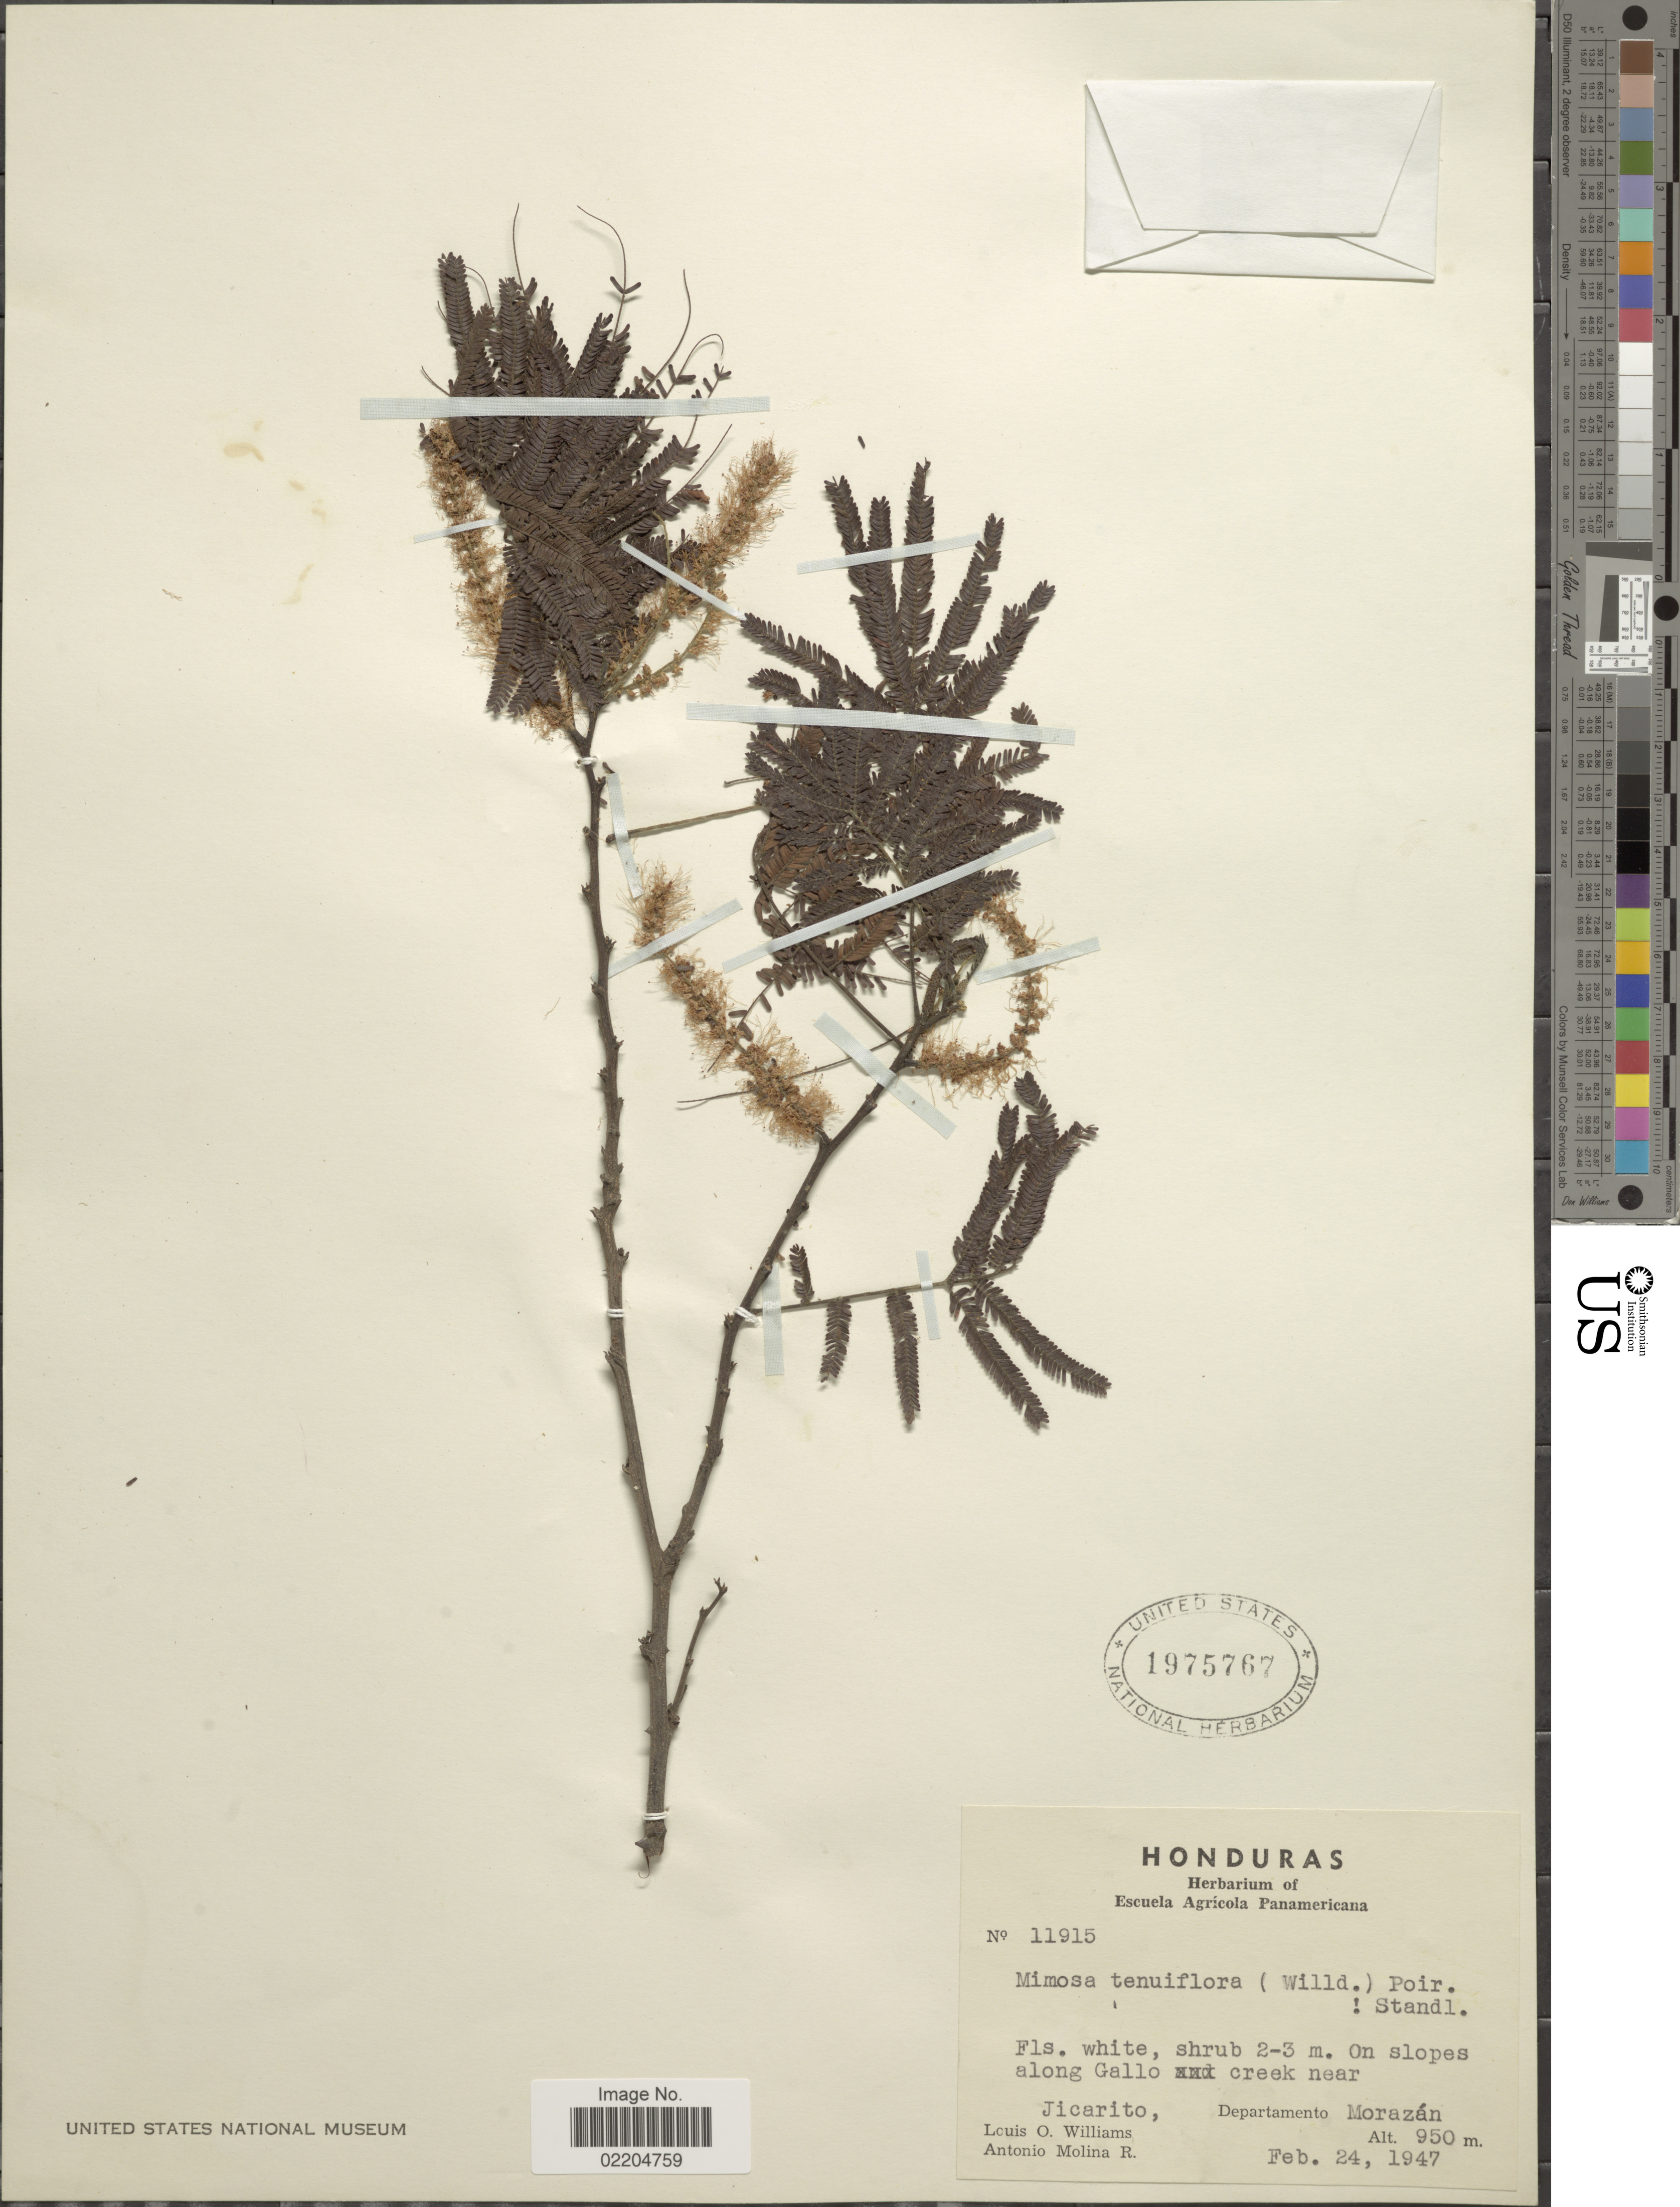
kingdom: Plantae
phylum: Tracheophyta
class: Magnoliopsida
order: Fabales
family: Fabaceae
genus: Mimosa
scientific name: Mimosa tenuiflora Benth., nom. illeg. hom.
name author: Benth.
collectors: L. O. Williams & A. Molina R.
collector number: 11915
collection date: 1947-02-24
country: Honduras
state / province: Fco. Morazán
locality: On slopes along Gallo, creek near Jicarito, Departamento Morazan.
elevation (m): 950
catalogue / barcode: US 1975767